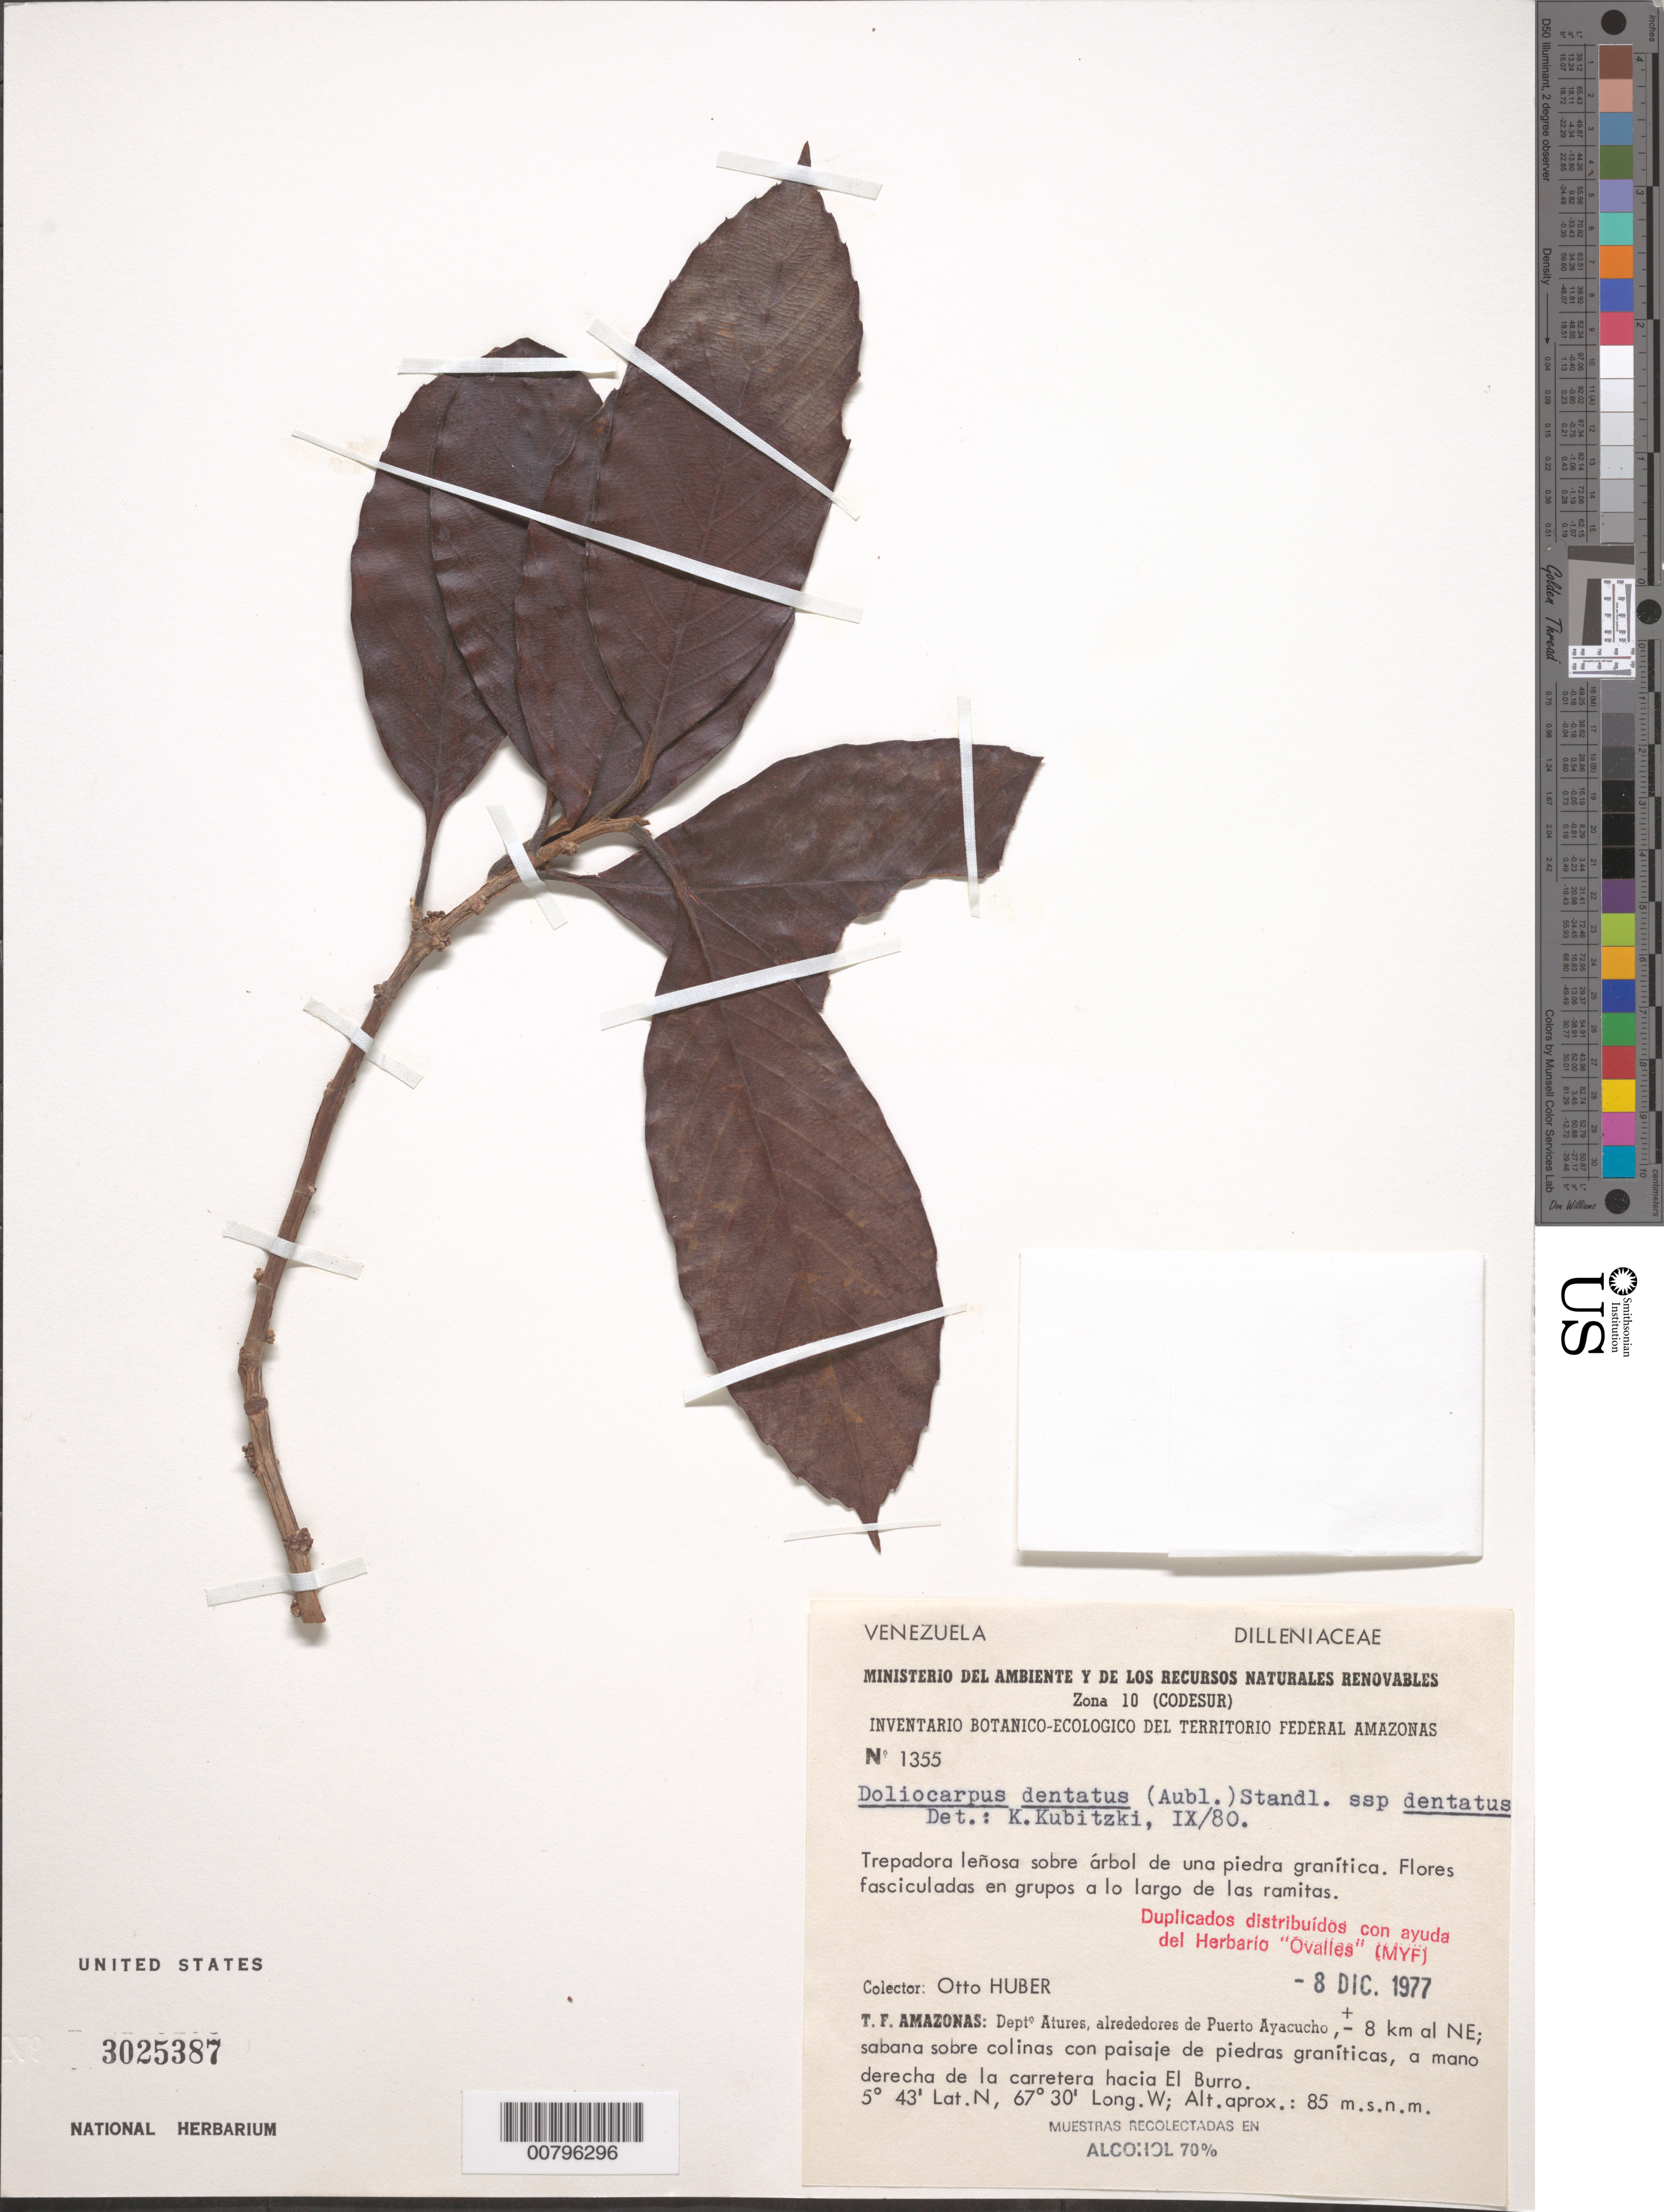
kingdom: Plantae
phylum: Tracheophyta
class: Magnoliopsida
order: Dilleniales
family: Dilleniaceae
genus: Doliocarpus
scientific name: Doliocarpus dentatus subsp. dentatus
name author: (Aubl.) Standl.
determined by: Kubitzki, Klaus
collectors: O. Huber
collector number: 1355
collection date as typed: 8-Dec-77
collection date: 1977-12-08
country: Venezuela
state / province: Amazonas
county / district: Atures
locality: Puerto Ayacucho, 8 km al NE, carretera hacia El Burro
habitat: Sabana sobre colinas con paisaje de piedras graníticas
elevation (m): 85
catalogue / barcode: US 3025387